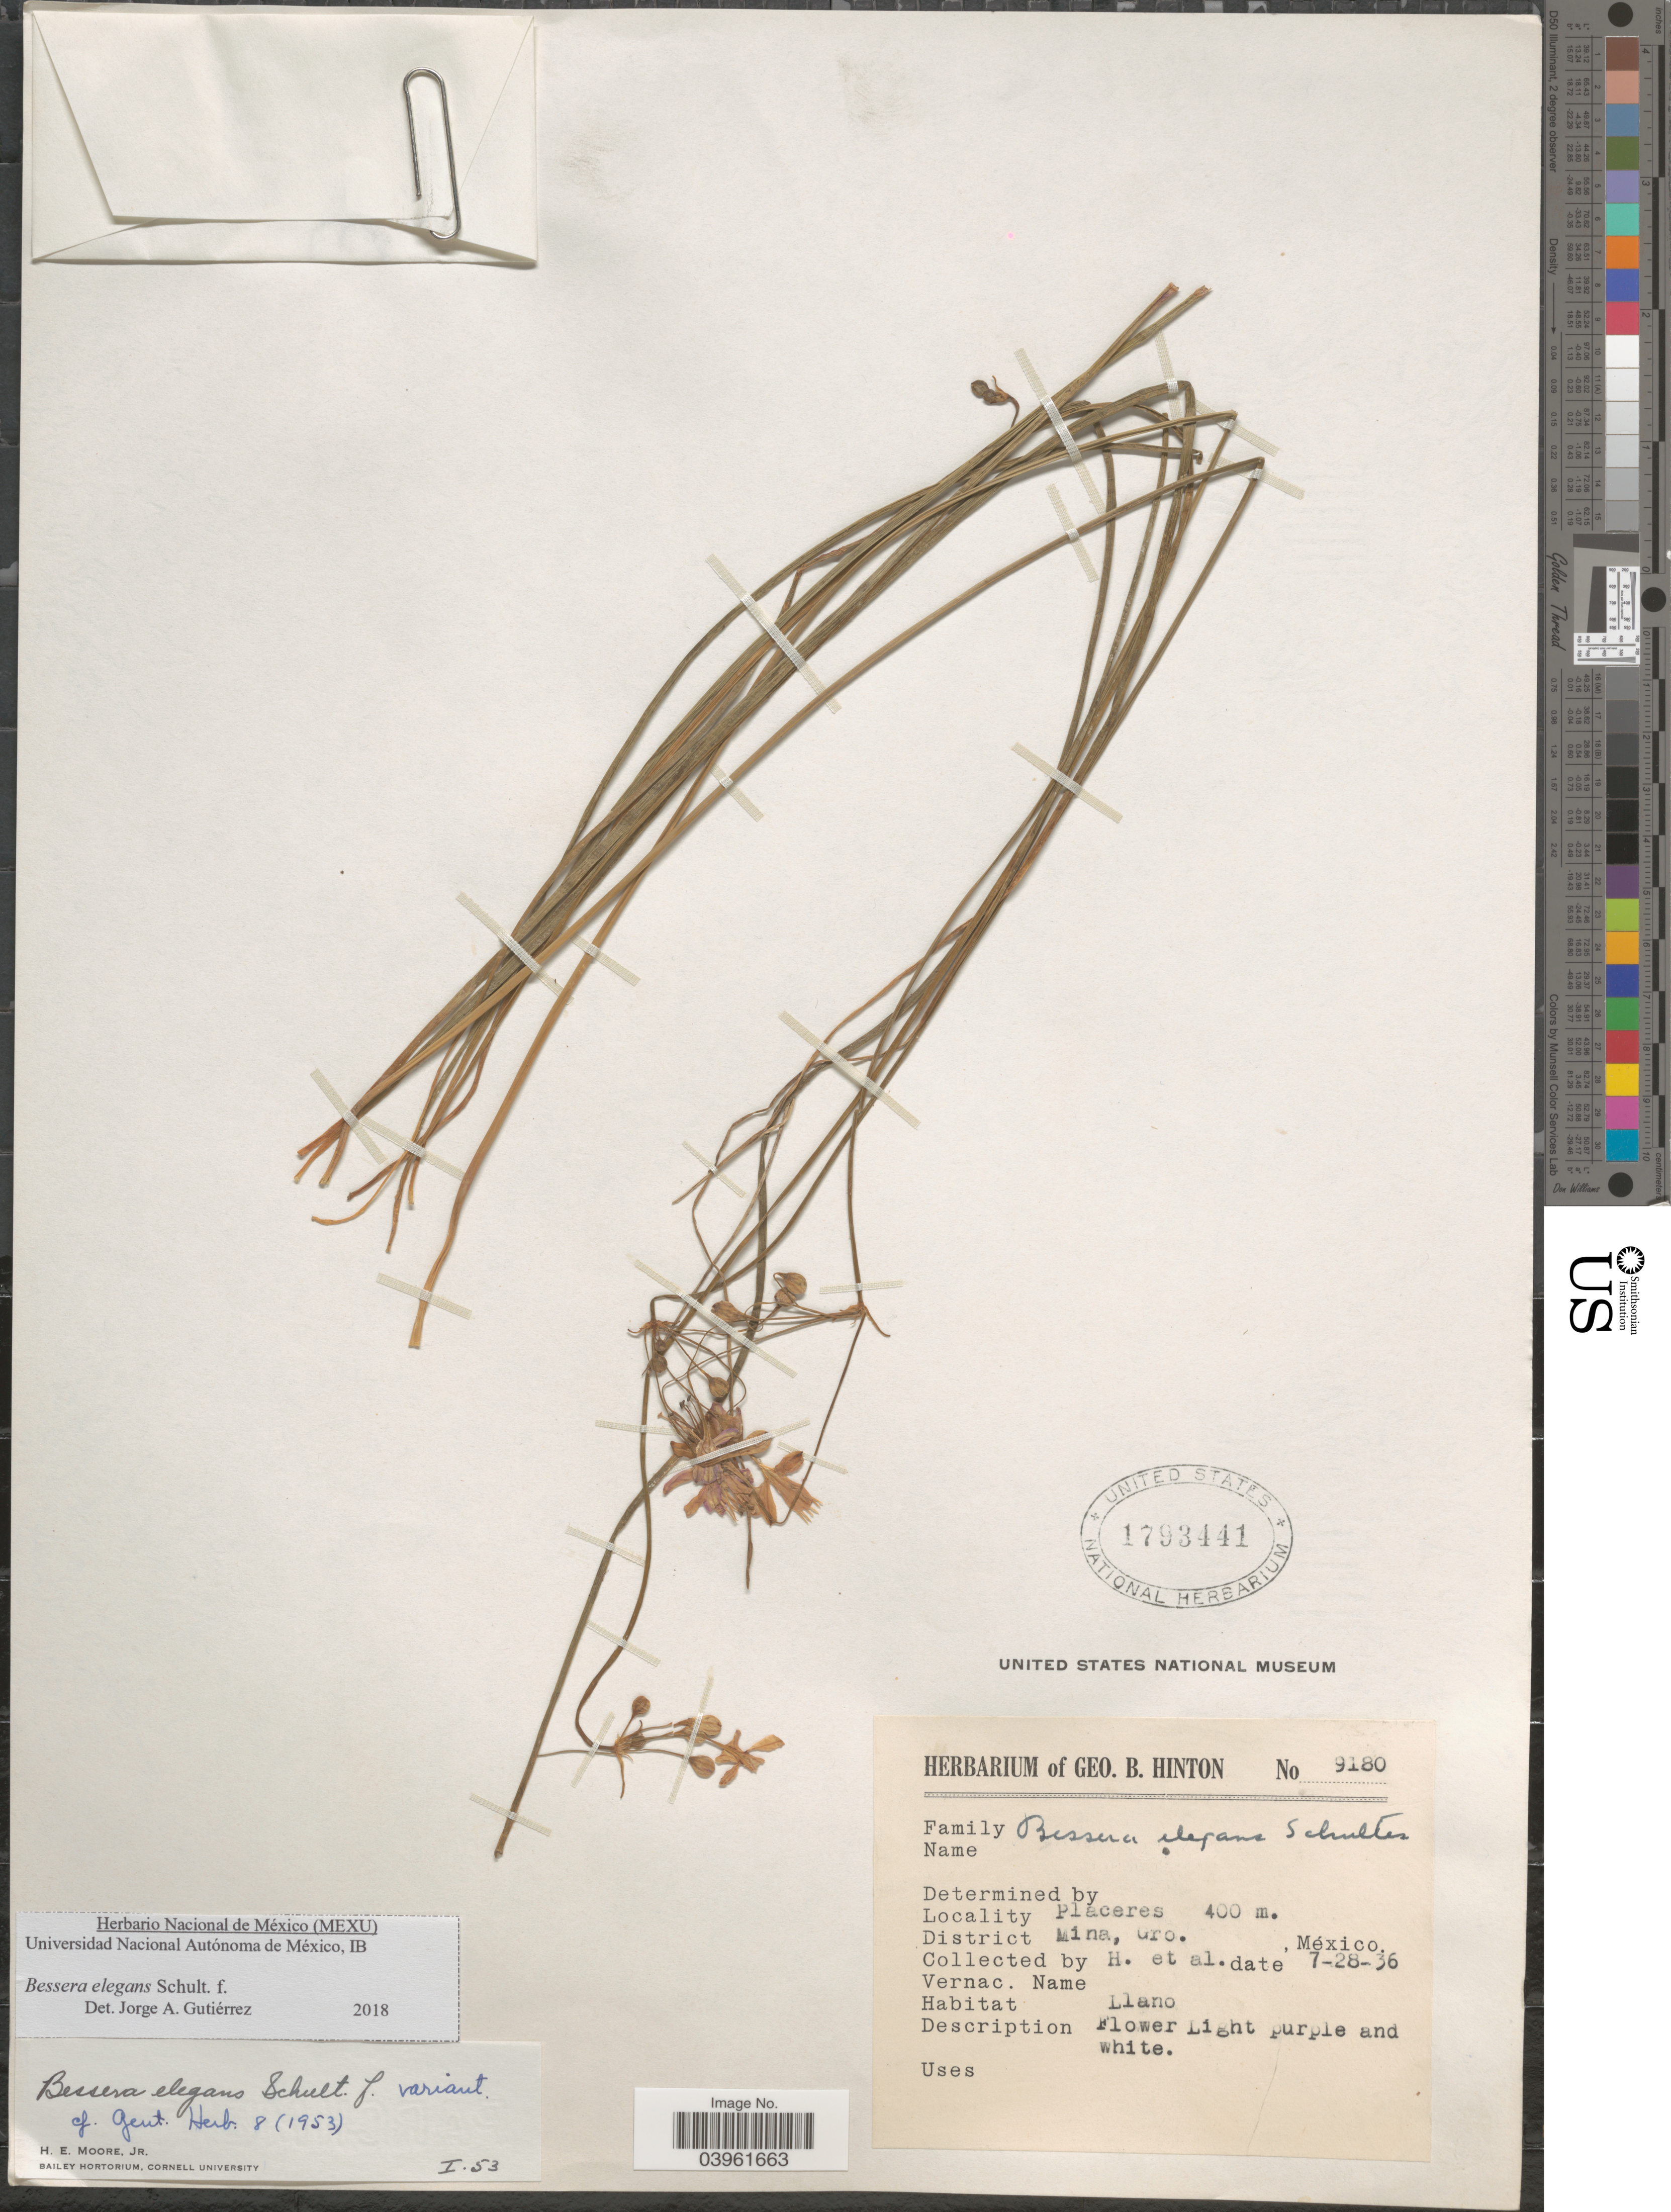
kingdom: Plantae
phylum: Tracheophyta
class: Liliopsida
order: Asparagales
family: Asparagaceae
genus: Bessera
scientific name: Bessera elegans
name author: Schult. f.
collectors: G. B. Hinton & et al.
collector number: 9180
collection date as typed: Transcribed d/m/y: 28/7/36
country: Mexico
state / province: Guerrero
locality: Placeres. District Mina, Gro.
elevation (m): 400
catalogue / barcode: US 1793441